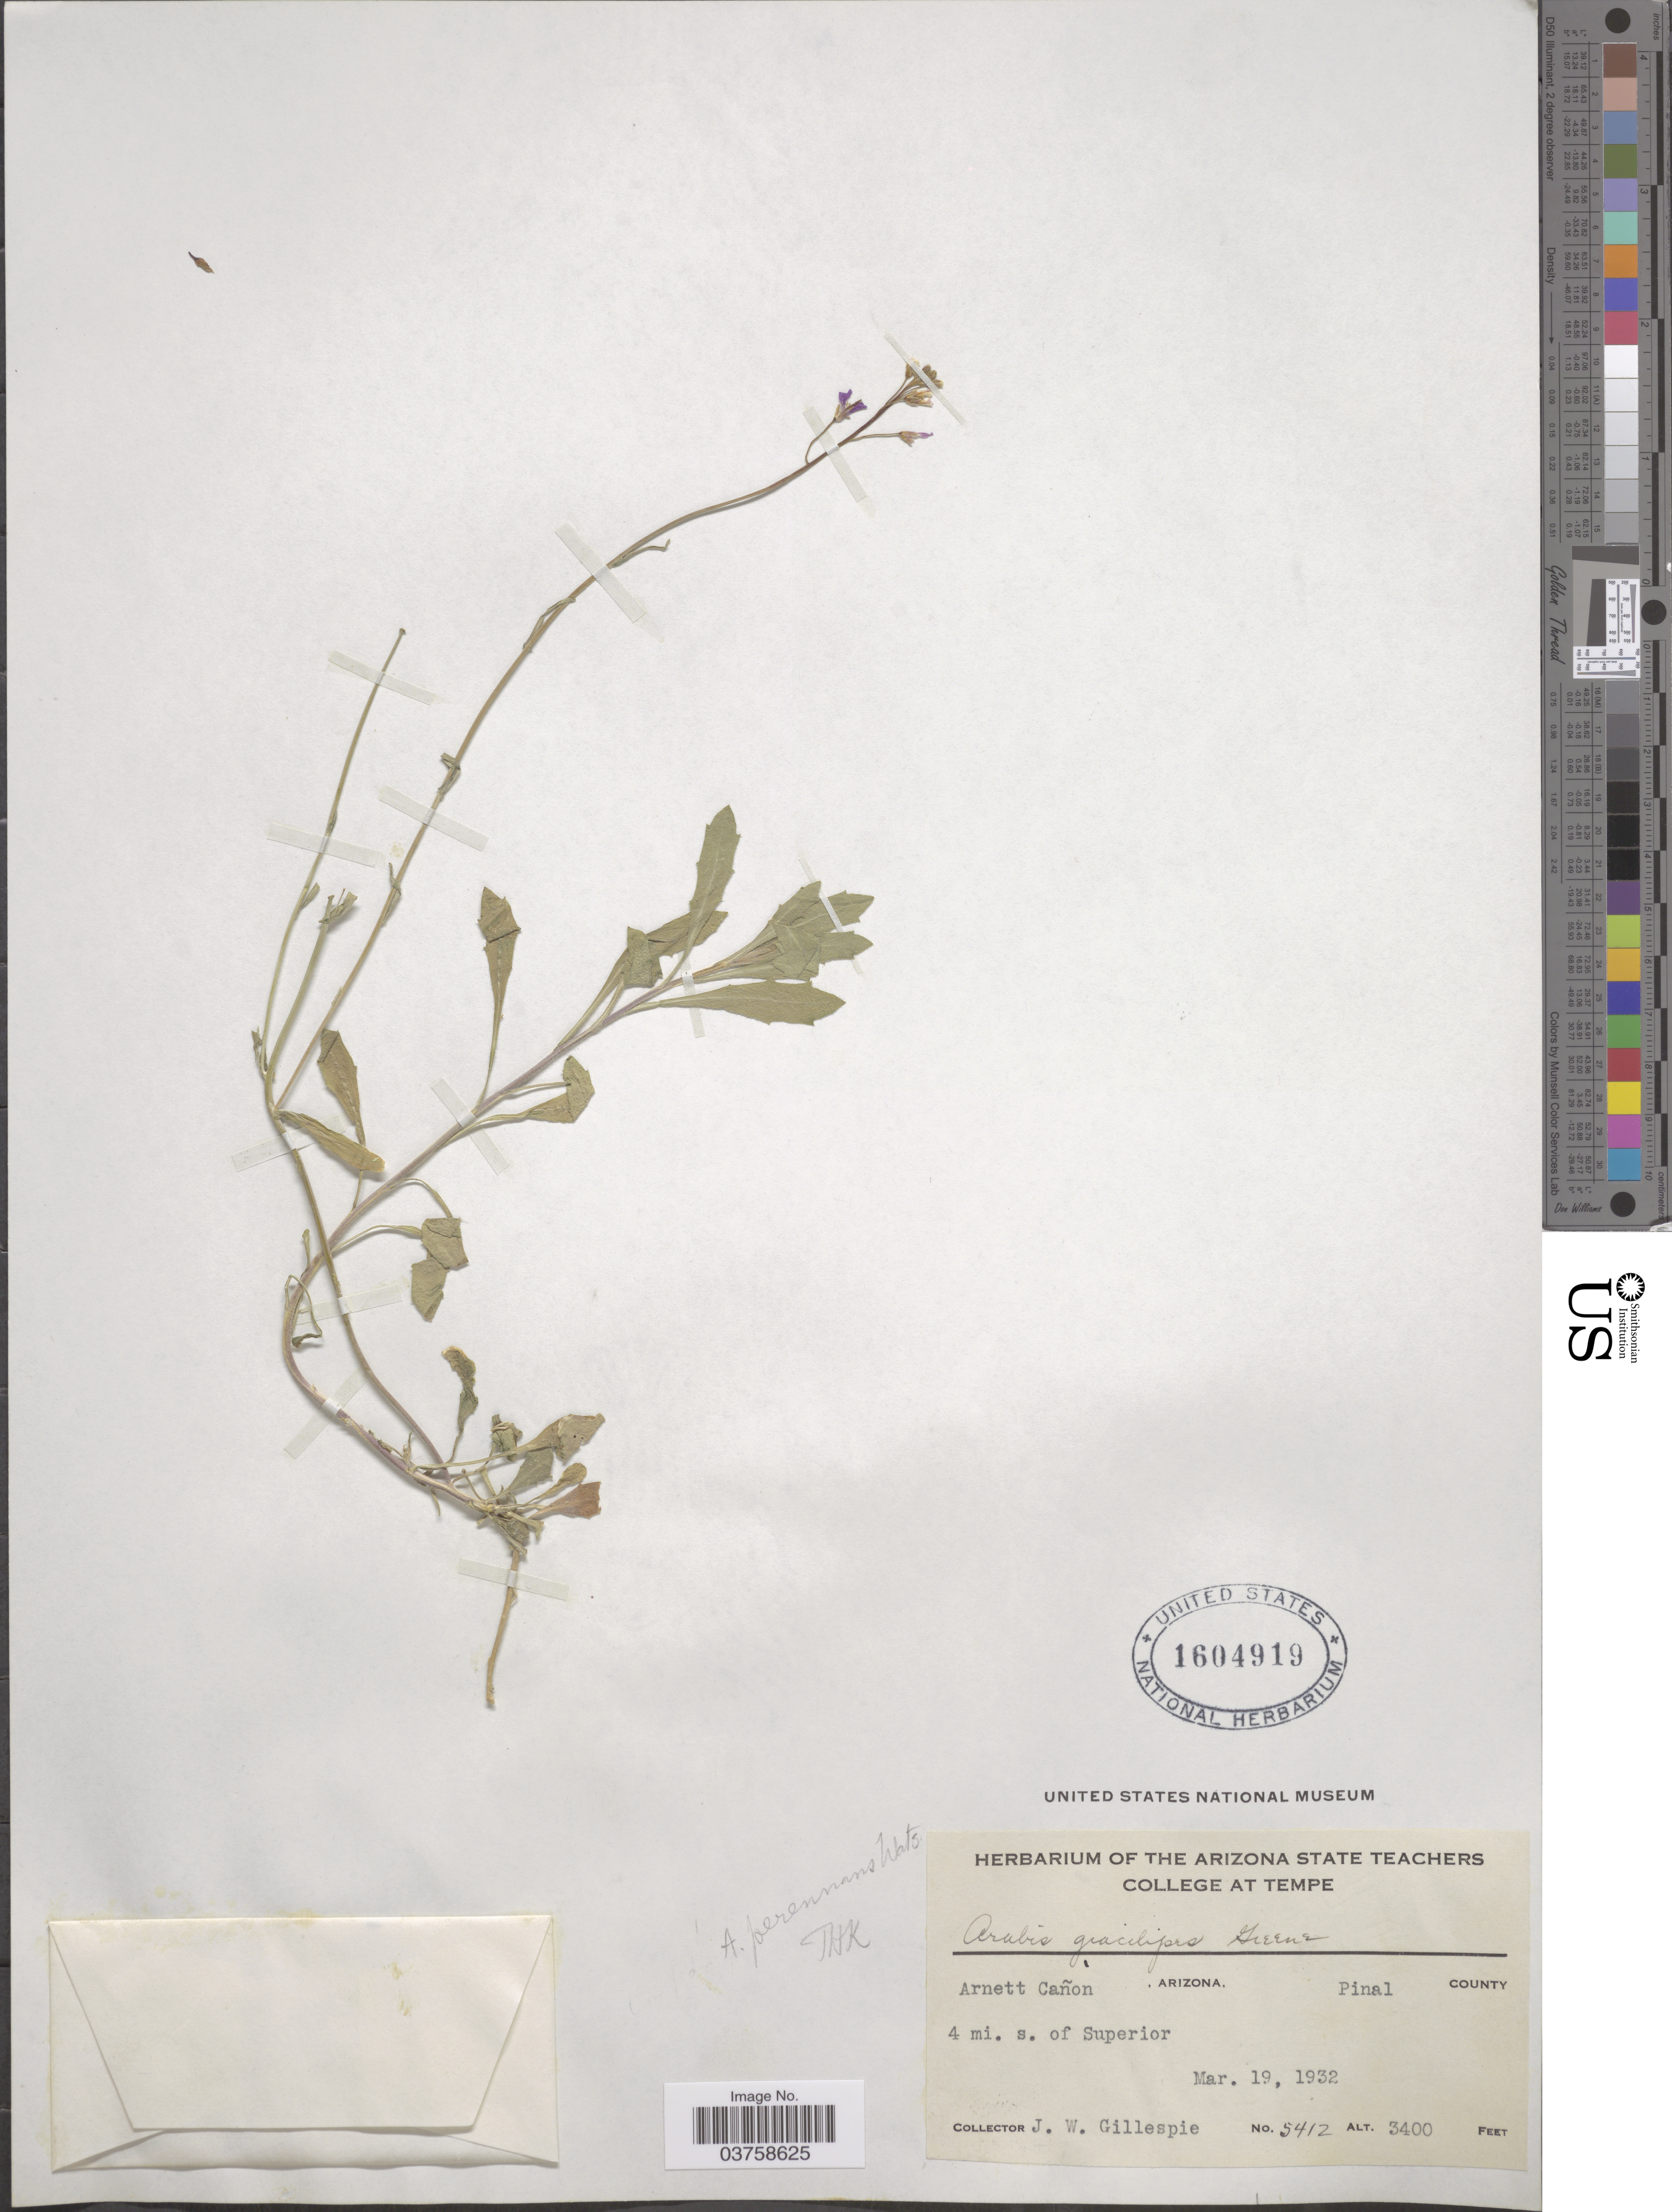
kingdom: Plantae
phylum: Tracheophyta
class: Magnoliopsida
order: Brassicales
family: Brassicaceae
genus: Arabis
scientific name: Arabis perennans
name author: S. Watson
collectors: J. W. Gillespie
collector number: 5412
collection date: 1932-03-19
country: United States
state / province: Arizona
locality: Arnett Cañon. Pinal County. 4 mi. s. of Superior.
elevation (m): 1036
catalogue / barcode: US 1604919